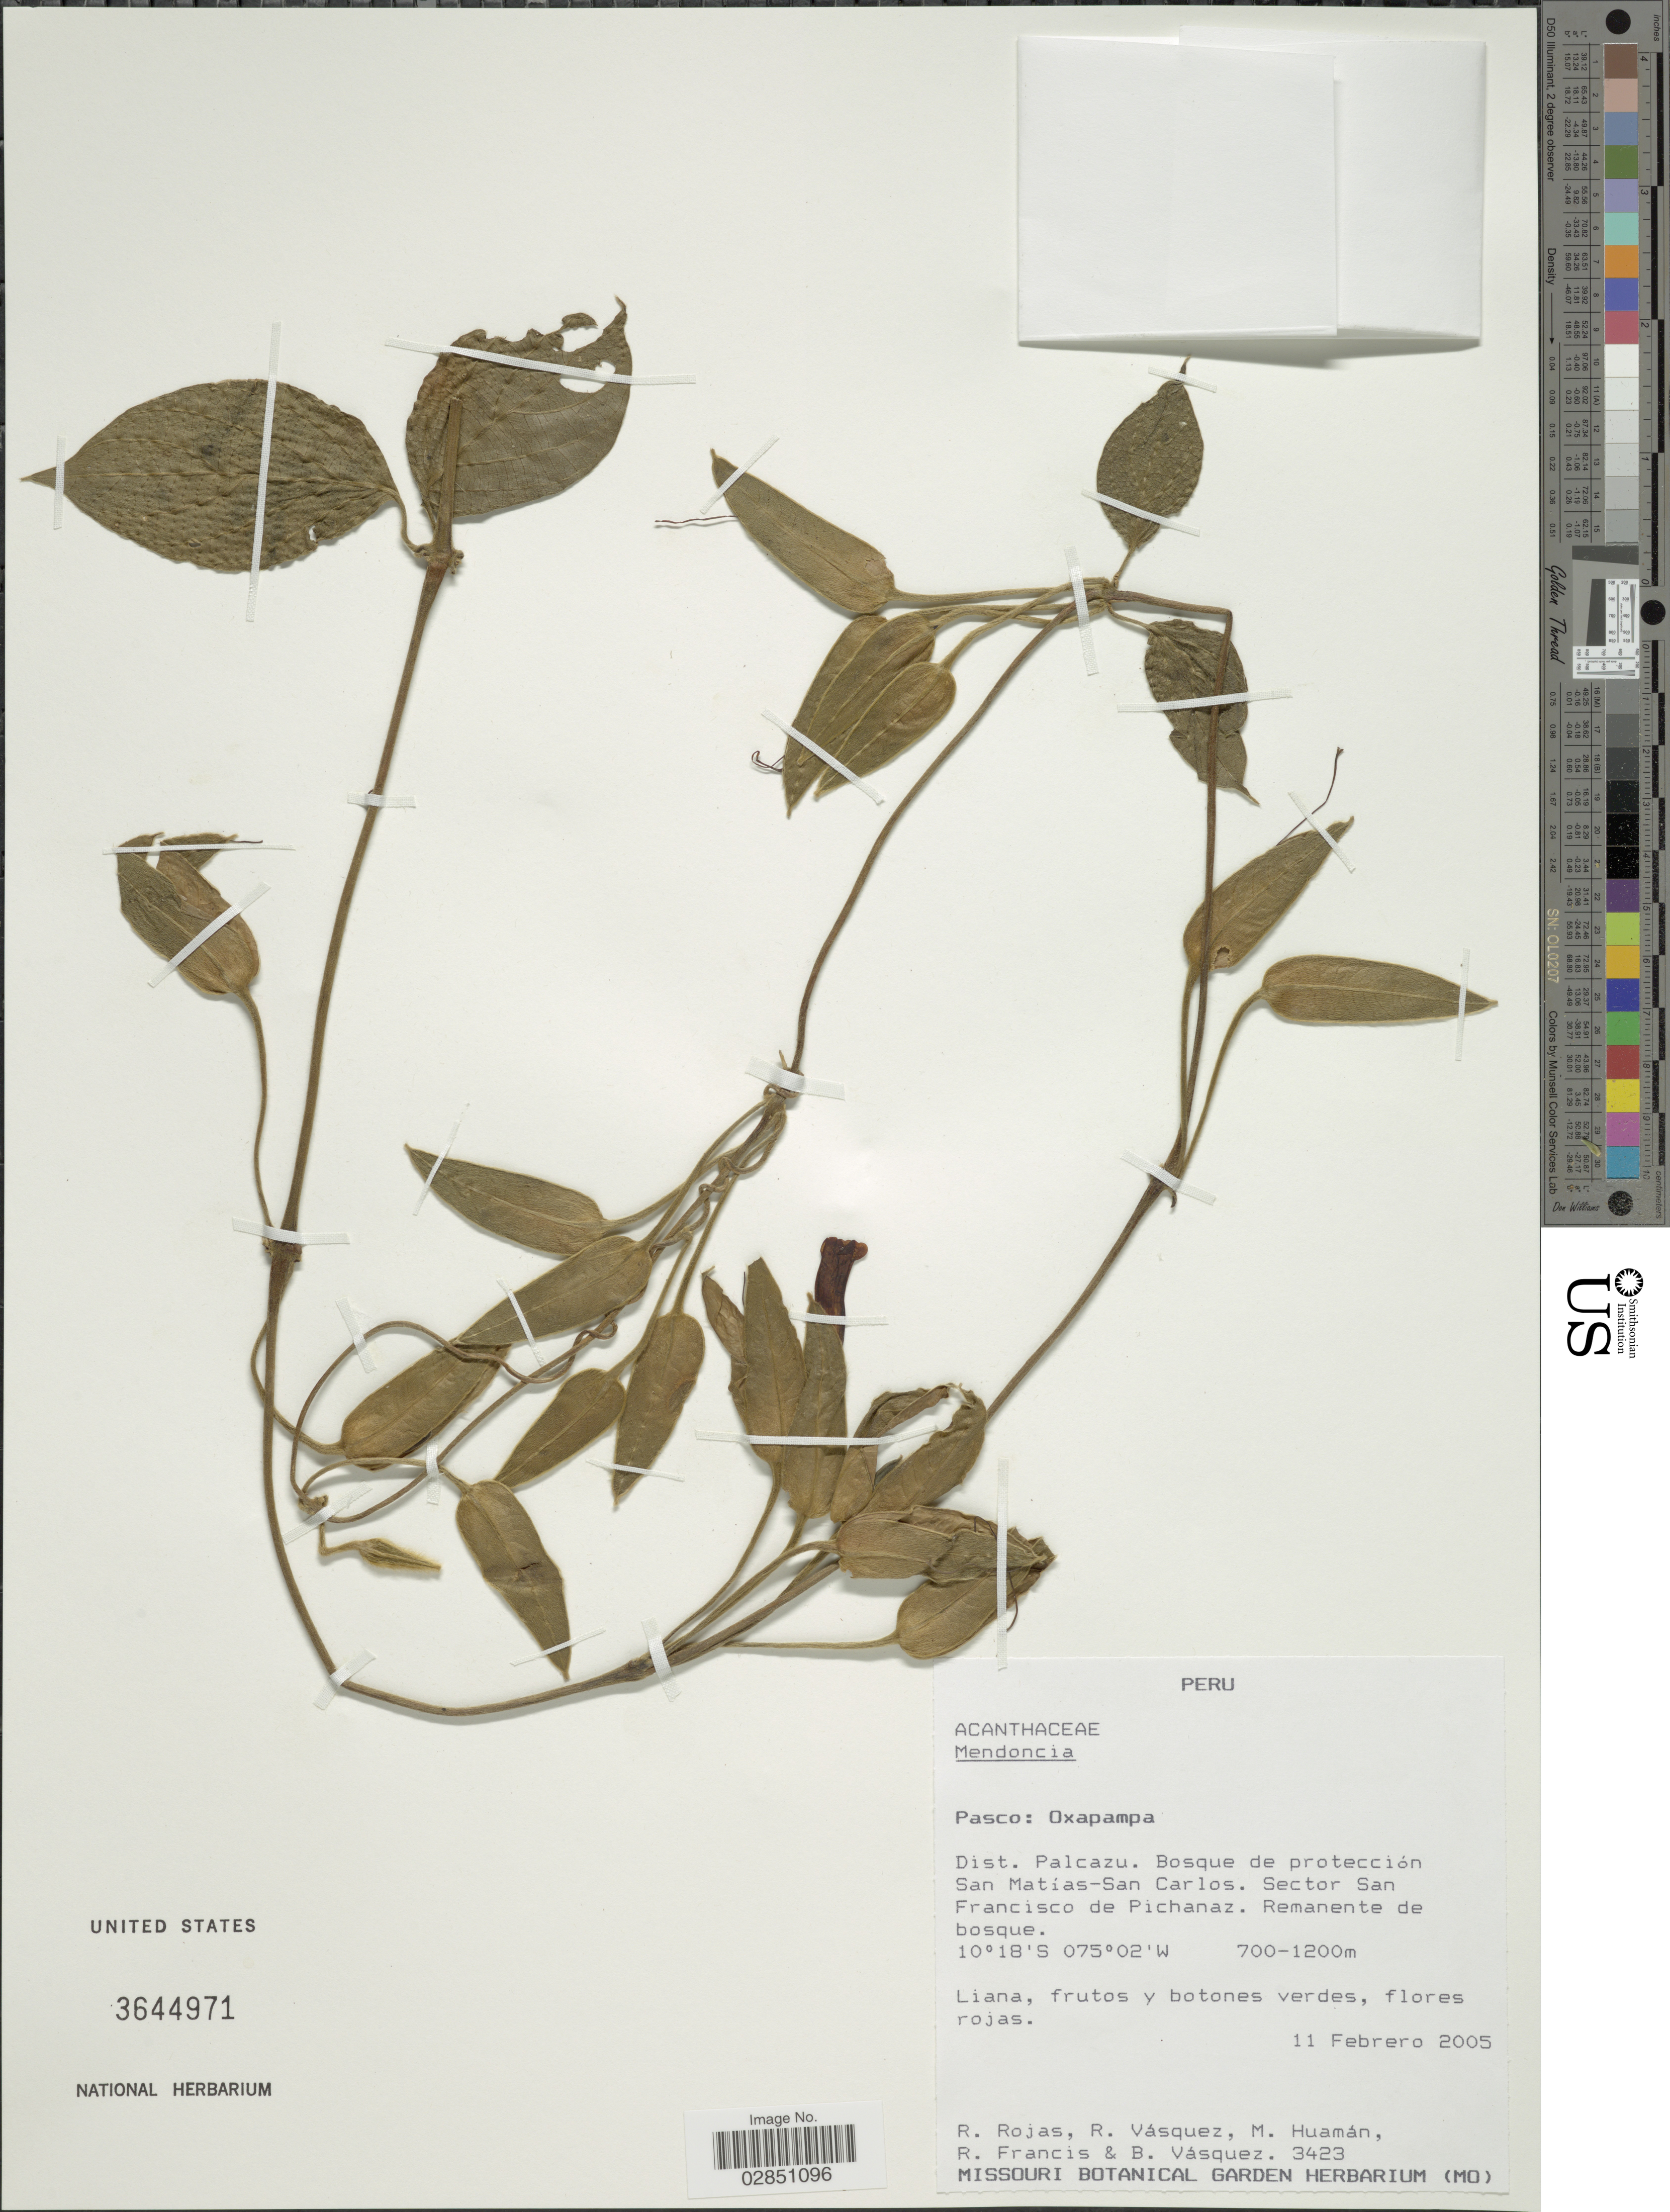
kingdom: Plantae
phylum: Tracheophyta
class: Magnoliopsida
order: Lamiales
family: Acanthaceae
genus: Mendoncia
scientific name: Mendoncia hoffmannseggiana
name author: Nees in DC.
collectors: R. Rojas, R. Vásquez, M. Huamán, R. Francis & B. Vasquez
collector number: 3423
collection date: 2005-02-11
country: Peru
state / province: Pasco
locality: Oxapampa, Dist. Palcazu, Bosque de protección San Matías-San Carlos, Sector San Francisco de Pichanaz.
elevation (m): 700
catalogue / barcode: US 3644971